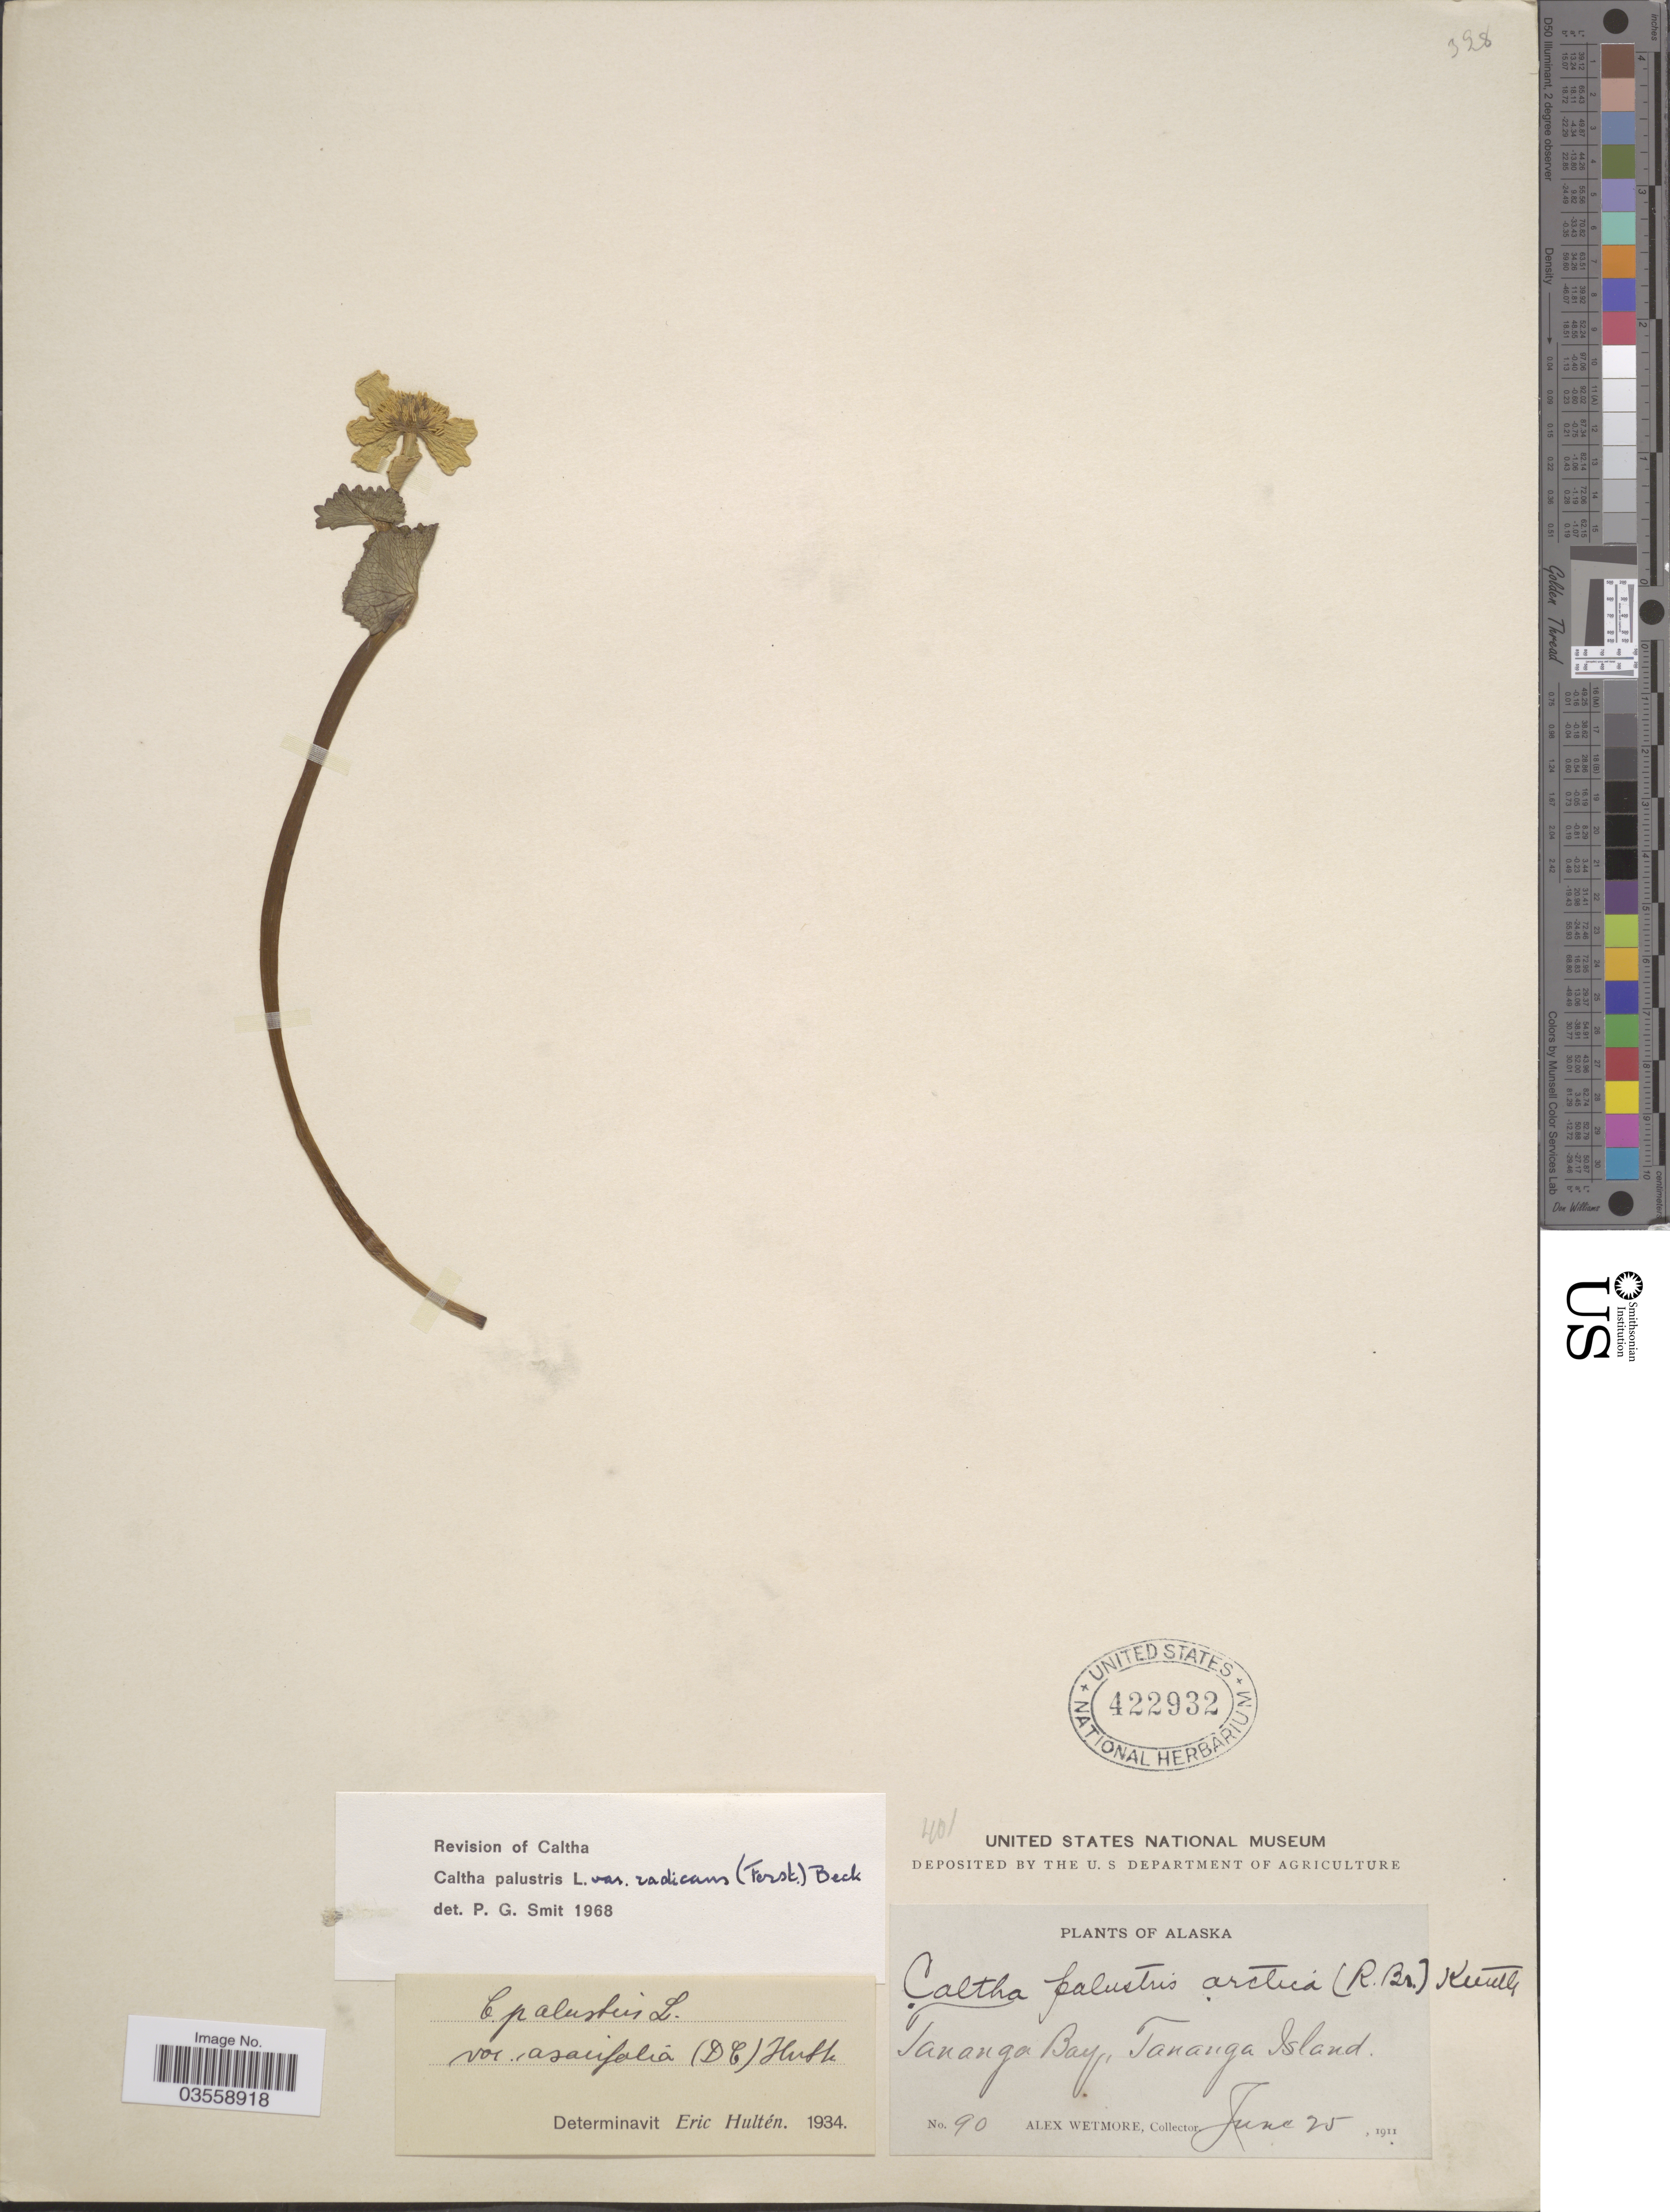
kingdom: Plantae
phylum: Tracheophyta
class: Magnoliopsida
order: Ranunculales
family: Ranunculaceae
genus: Caltha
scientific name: Caltha palustris var. radicans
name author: (T.F. Forst) Beck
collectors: A. Wetmore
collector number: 90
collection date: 1911-06-25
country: United States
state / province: Alaska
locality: Tananga Bay, Tananga Island.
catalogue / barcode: US 422932